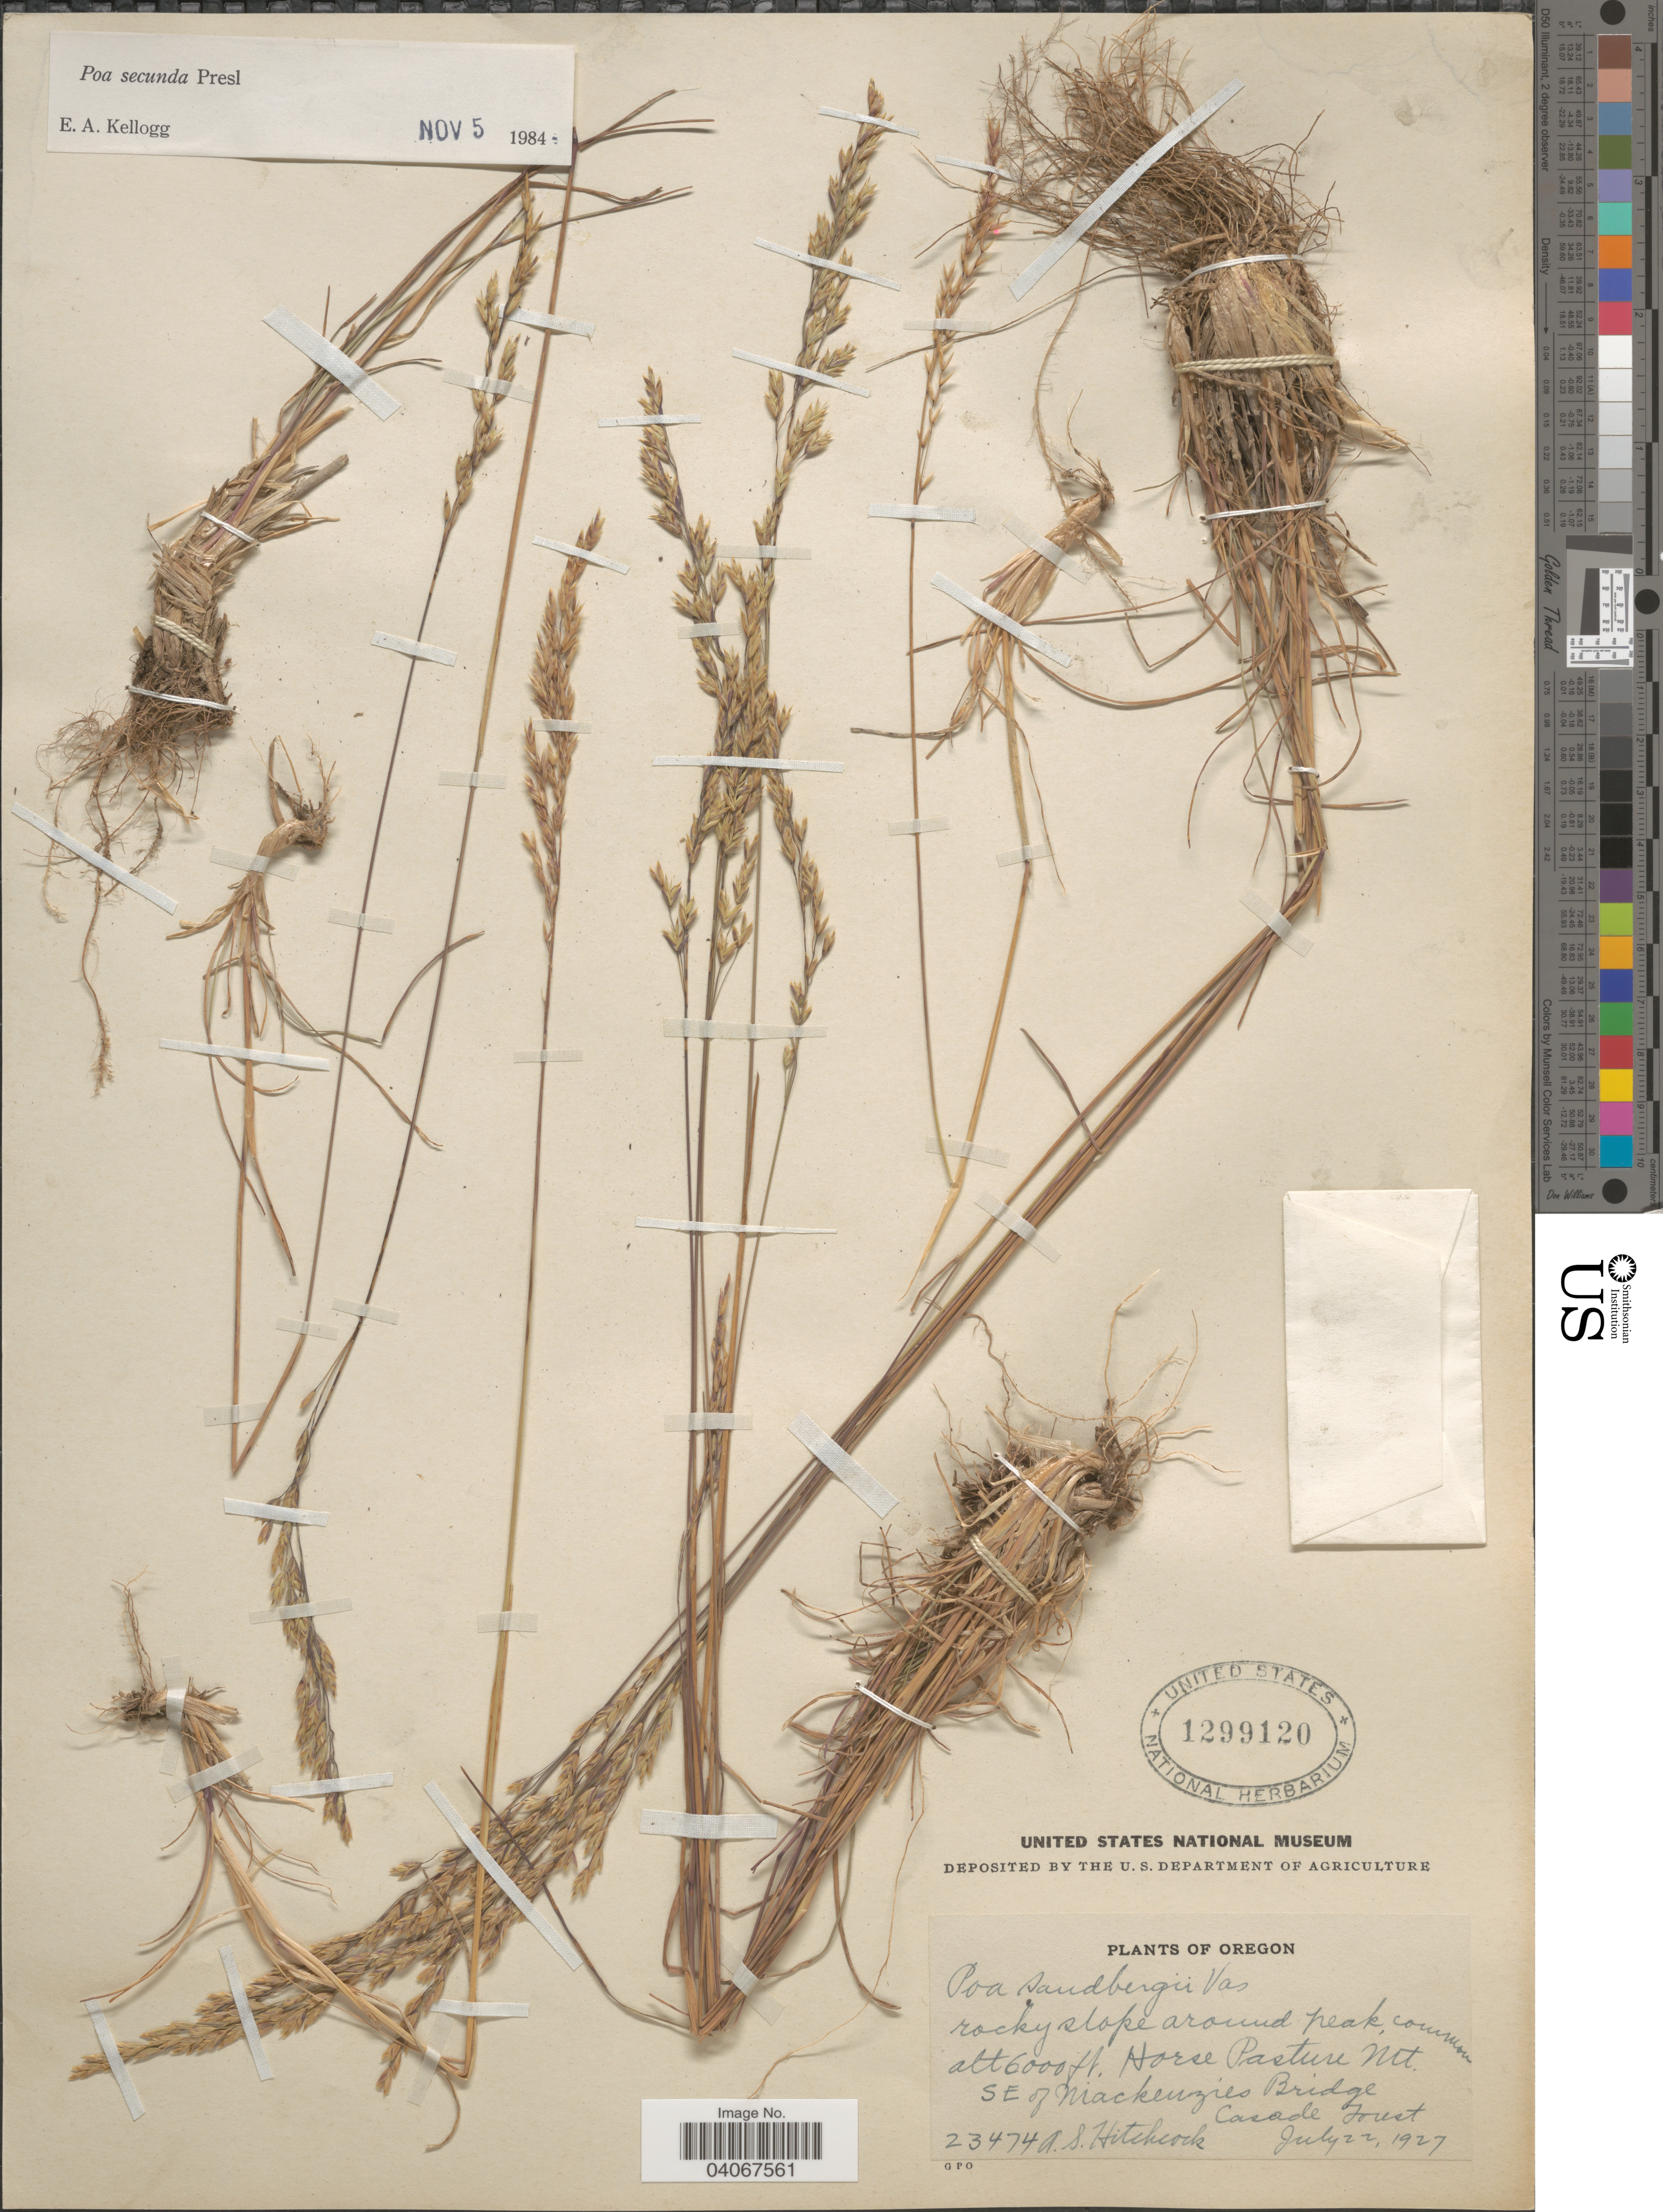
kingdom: Plantae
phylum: Tracheophyta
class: Liliopsida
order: Poales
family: Poaceae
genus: Poa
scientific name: Poa secunda subsp. secunda var. secunda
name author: J. Presl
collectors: A. S. Hitchcock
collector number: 23474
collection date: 1927-07-22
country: United States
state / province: Oregon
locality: Rocky slope around peak. Horse Pasture Mt. SE of Mackenzies Bridge Casade Forest.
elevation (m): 1829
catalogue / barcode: US 1299120